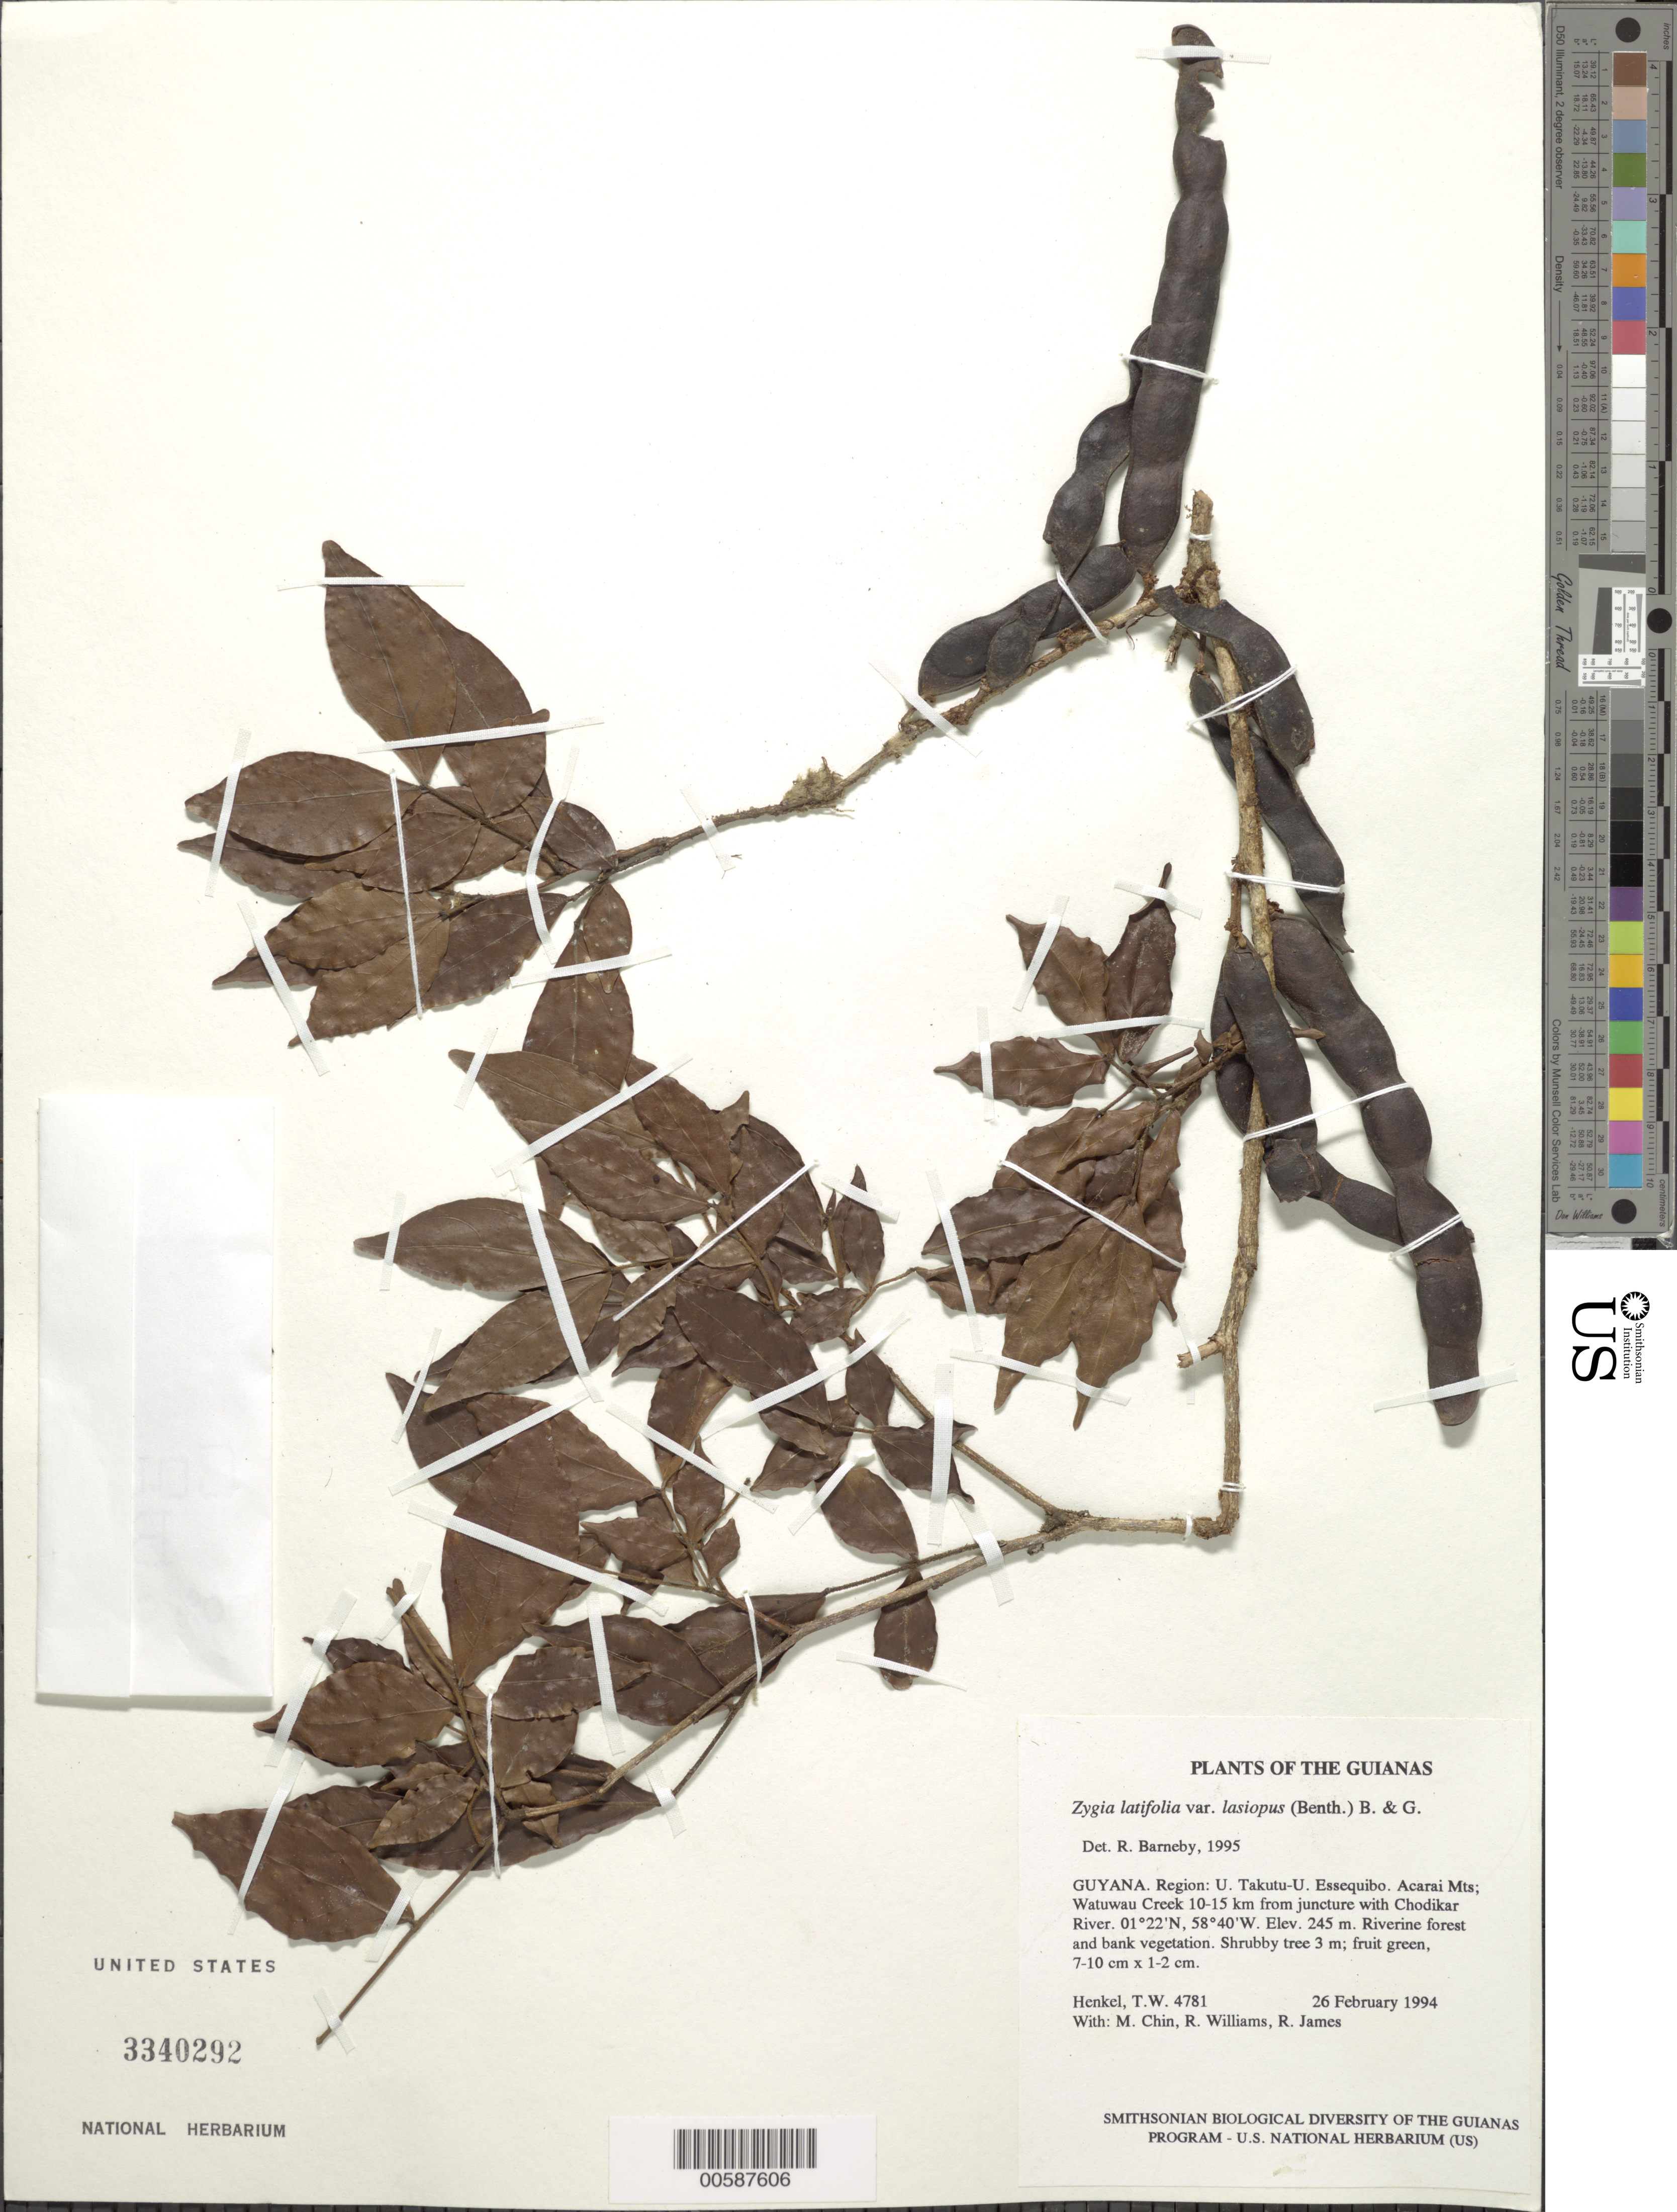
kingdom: Plantae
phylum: Tracheophyta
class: Magnoliopsida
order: Fabales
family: Fabaceae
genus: Zygia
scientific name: Zygia latifolia var. lasiopus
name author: (Benth.) Barneby & J.W. Grimes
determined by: Barneby, Rupert C., (NY)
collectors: T. Henkel, M. Chin, R. Williams & R. James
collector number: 4781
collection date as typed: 26 February 1994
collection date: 1994-02-26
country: Guyana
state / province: U. Takutu-U. Essequibo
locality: Acarai Mts; Watuwau Creek 10-15 km from juncture with Chodikar River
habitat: Riverine forest and bank vegetation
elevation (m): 245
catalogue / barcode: US 3340292